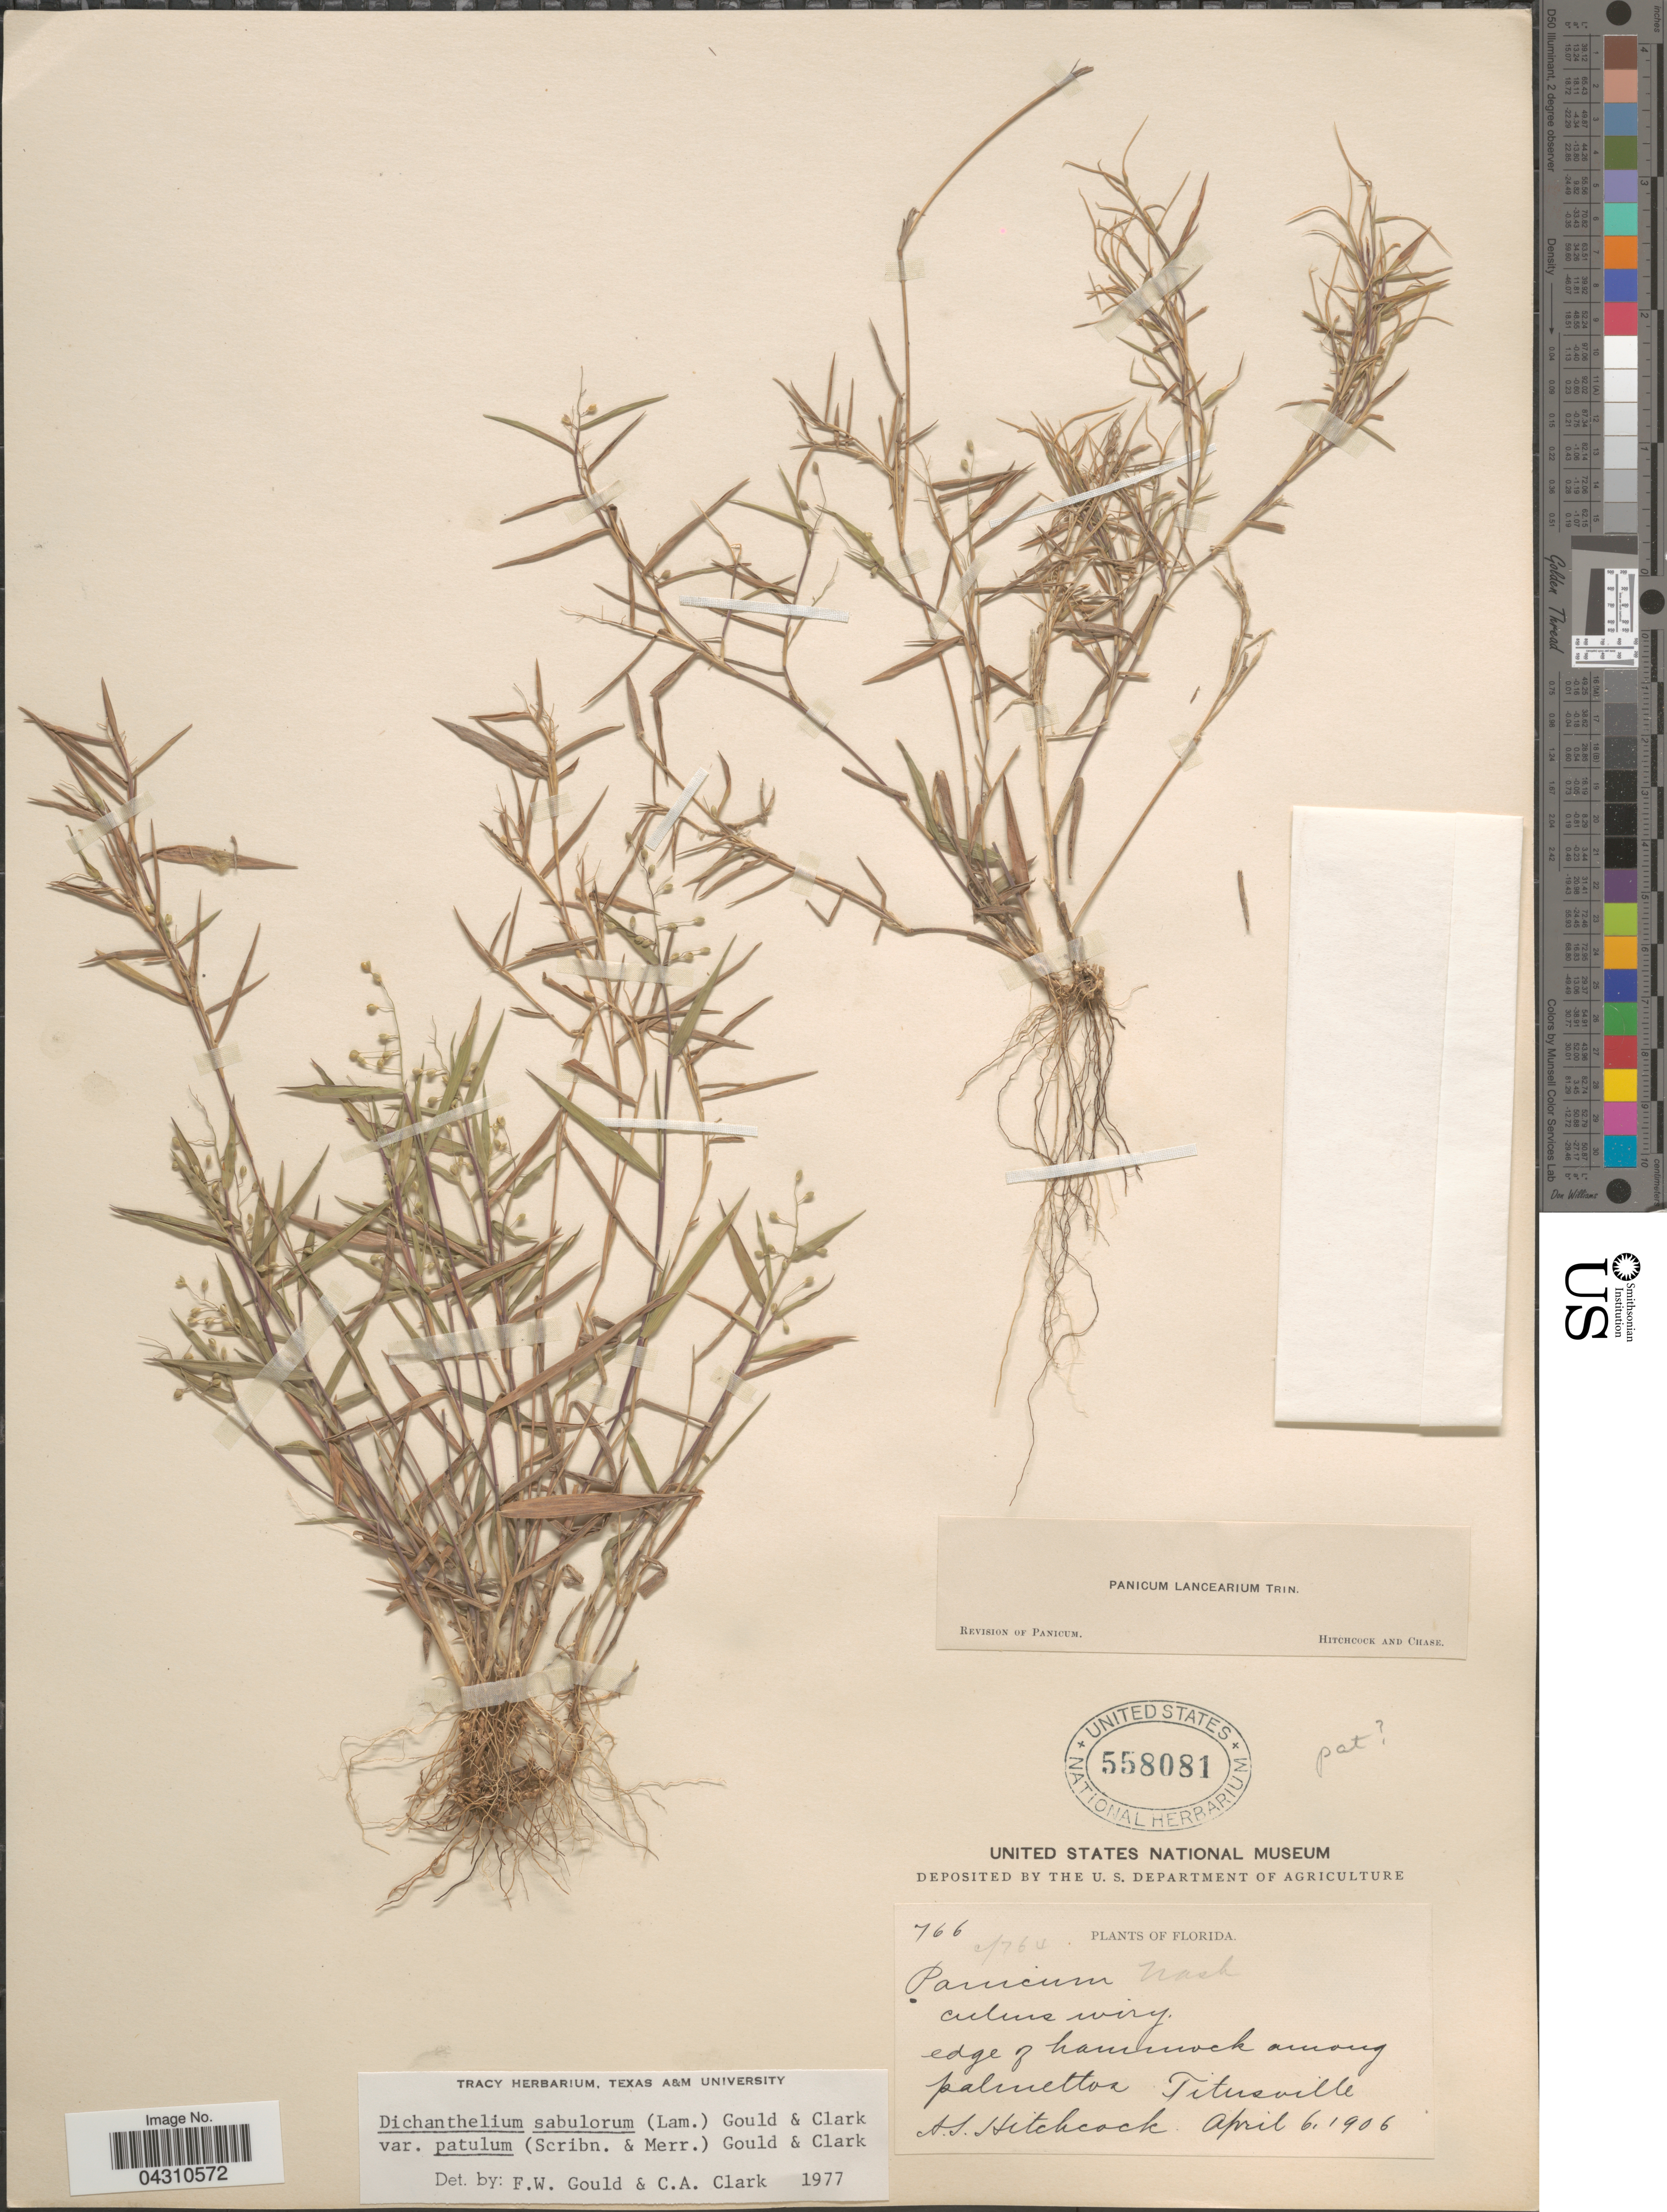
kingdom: Plantae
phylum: Tracheophyta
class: Liliopsida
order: Poales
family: Poaceae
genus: Dichanthelium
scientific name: Dichanthelium portoricense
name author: (Desv. ex Ham.) B.F. Hansen & Wunderlin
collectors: A. S. Hitchcock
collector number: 766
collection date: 1906-04-06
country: United States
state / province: Florida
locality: Edge of hammock among palmettos. Titusville.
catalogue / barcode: US 558081